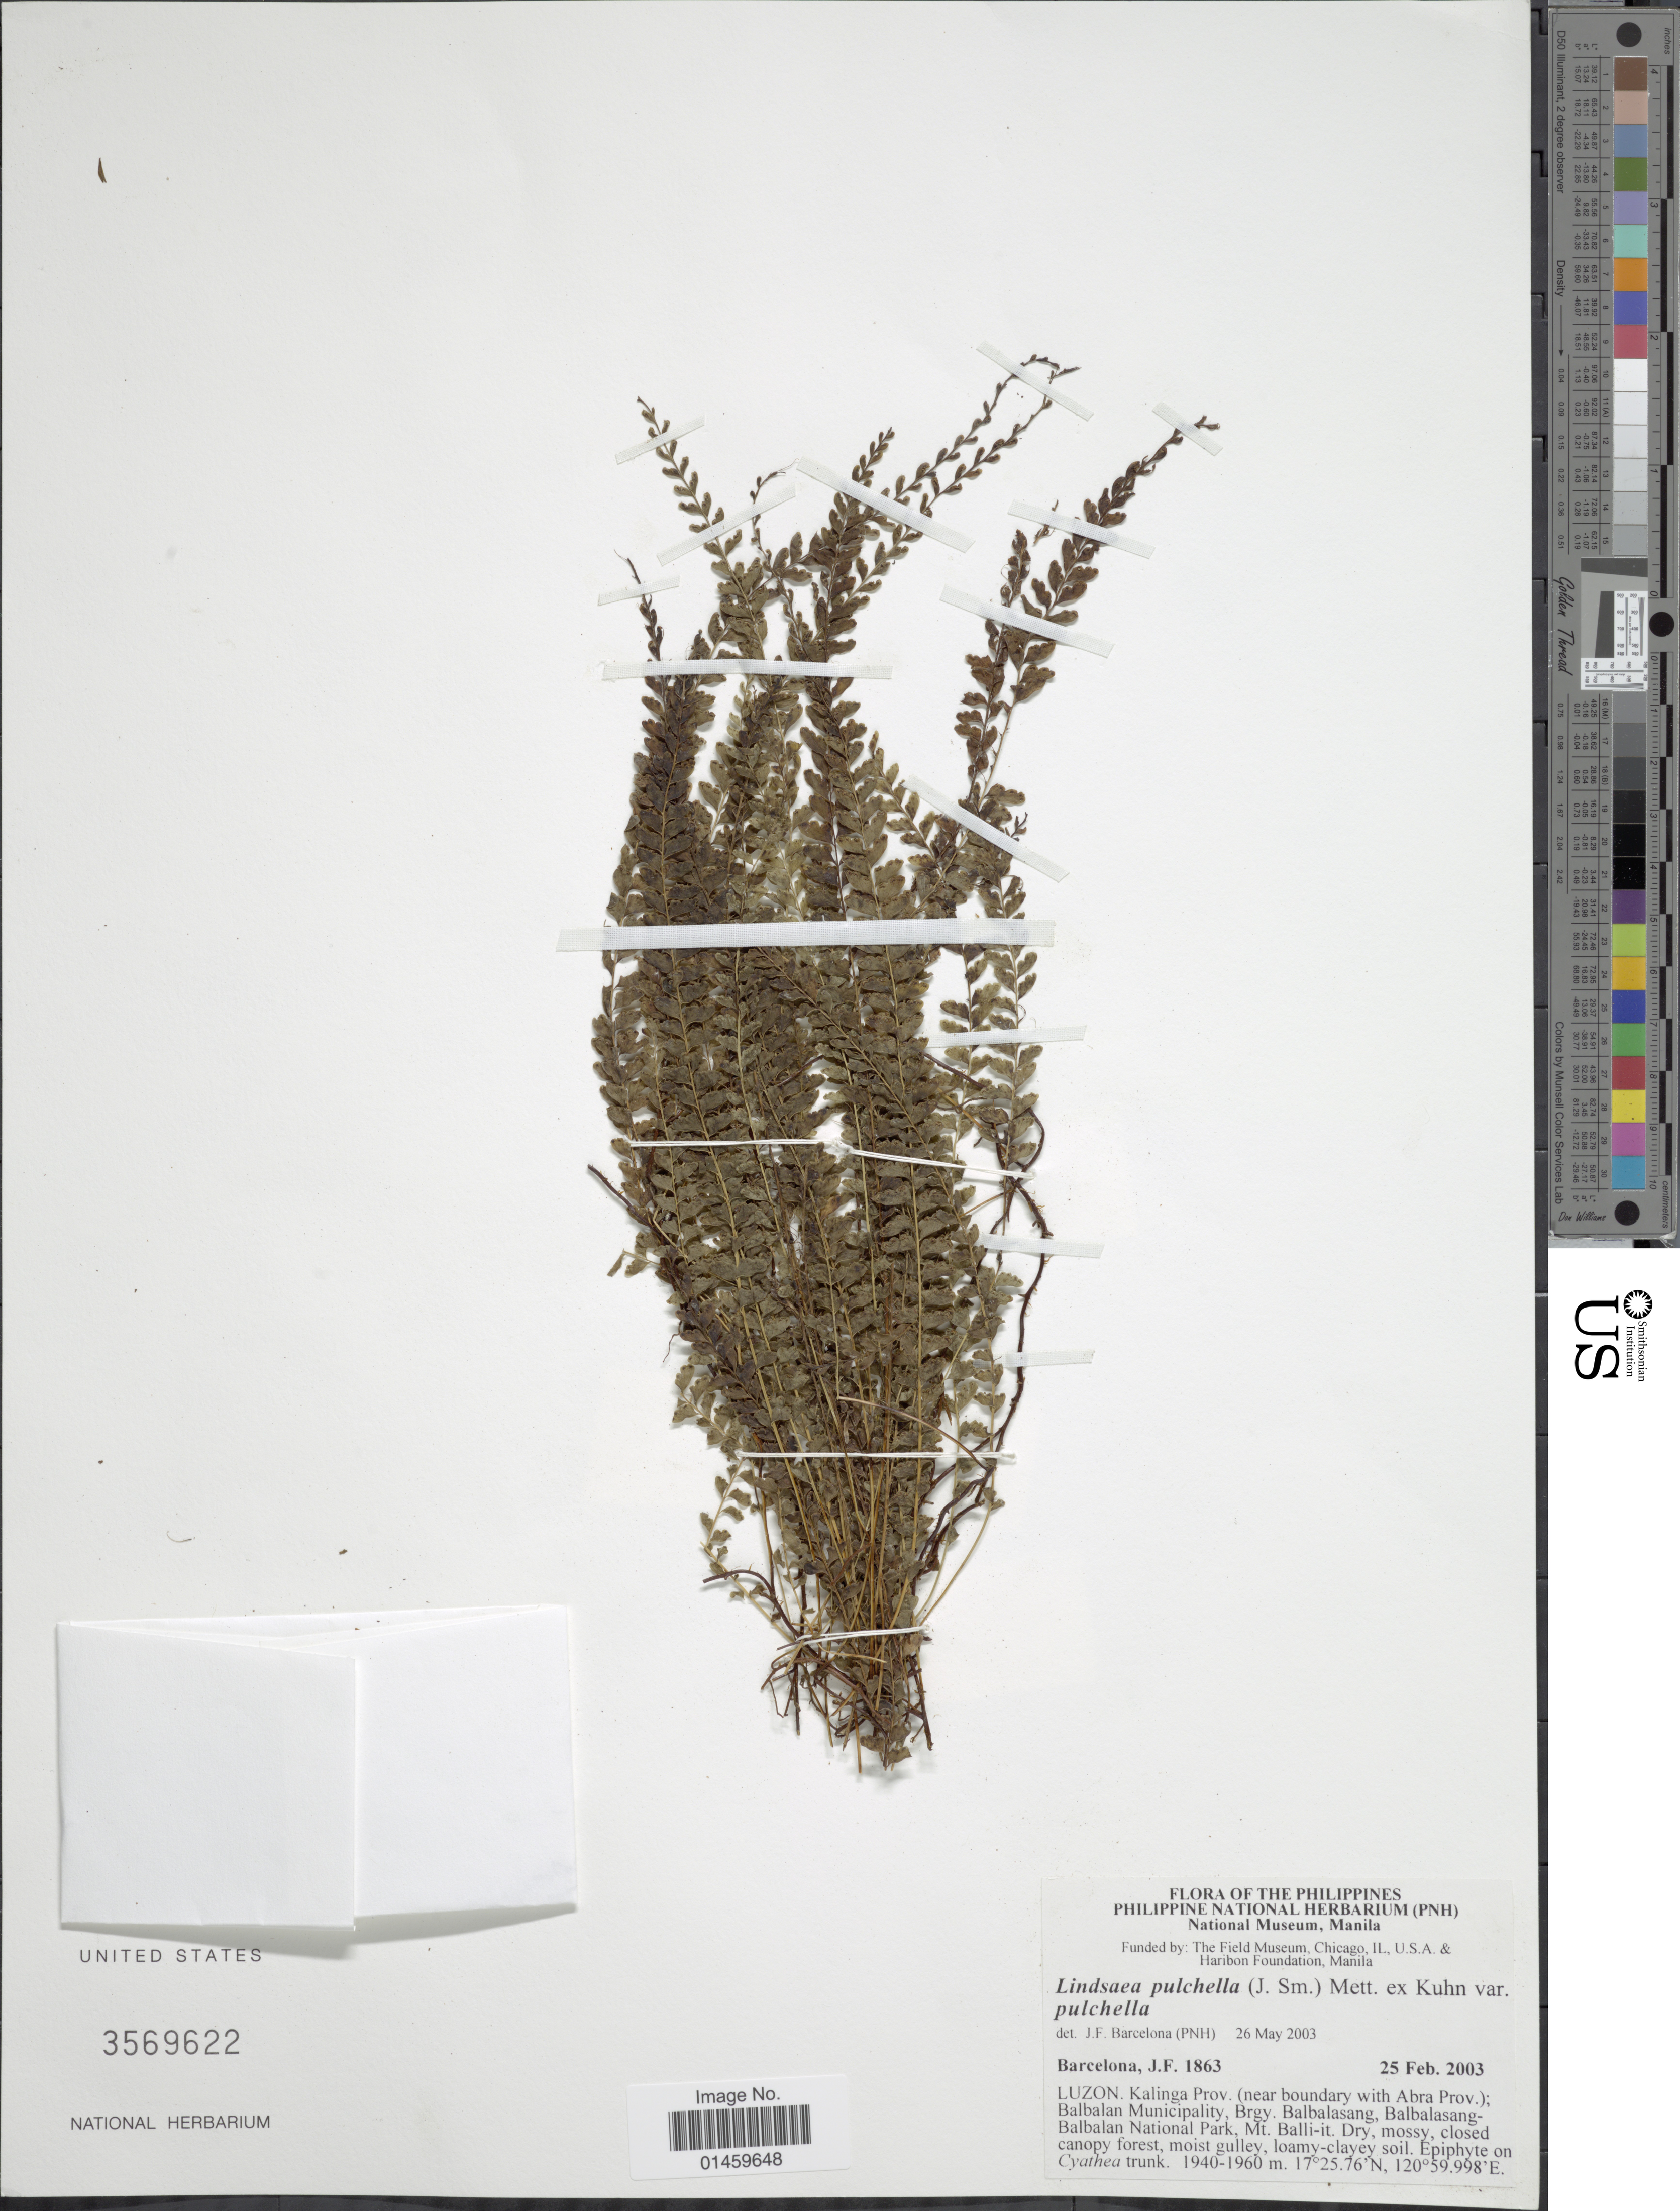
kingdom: Plantae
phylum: Tracheophyta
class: Polypodiopsida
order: Polypodiales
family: Lindsaeaceae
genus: Lindsaea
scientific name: Lindsaea pulchella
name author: (J. Sm.) Mett. ex Kuhn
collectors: J. F. Barcelona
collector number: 1863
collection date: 2003-02-25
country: Philippines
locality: Luzon. Kalinga Prov. (near boundary with Abra Prov.); Balbalan Municipality, Brgy. Balbalasang, Balbalasang-Balbalan National Park, Mt. Balli-it.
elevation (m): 1940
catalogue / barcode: US 3569622